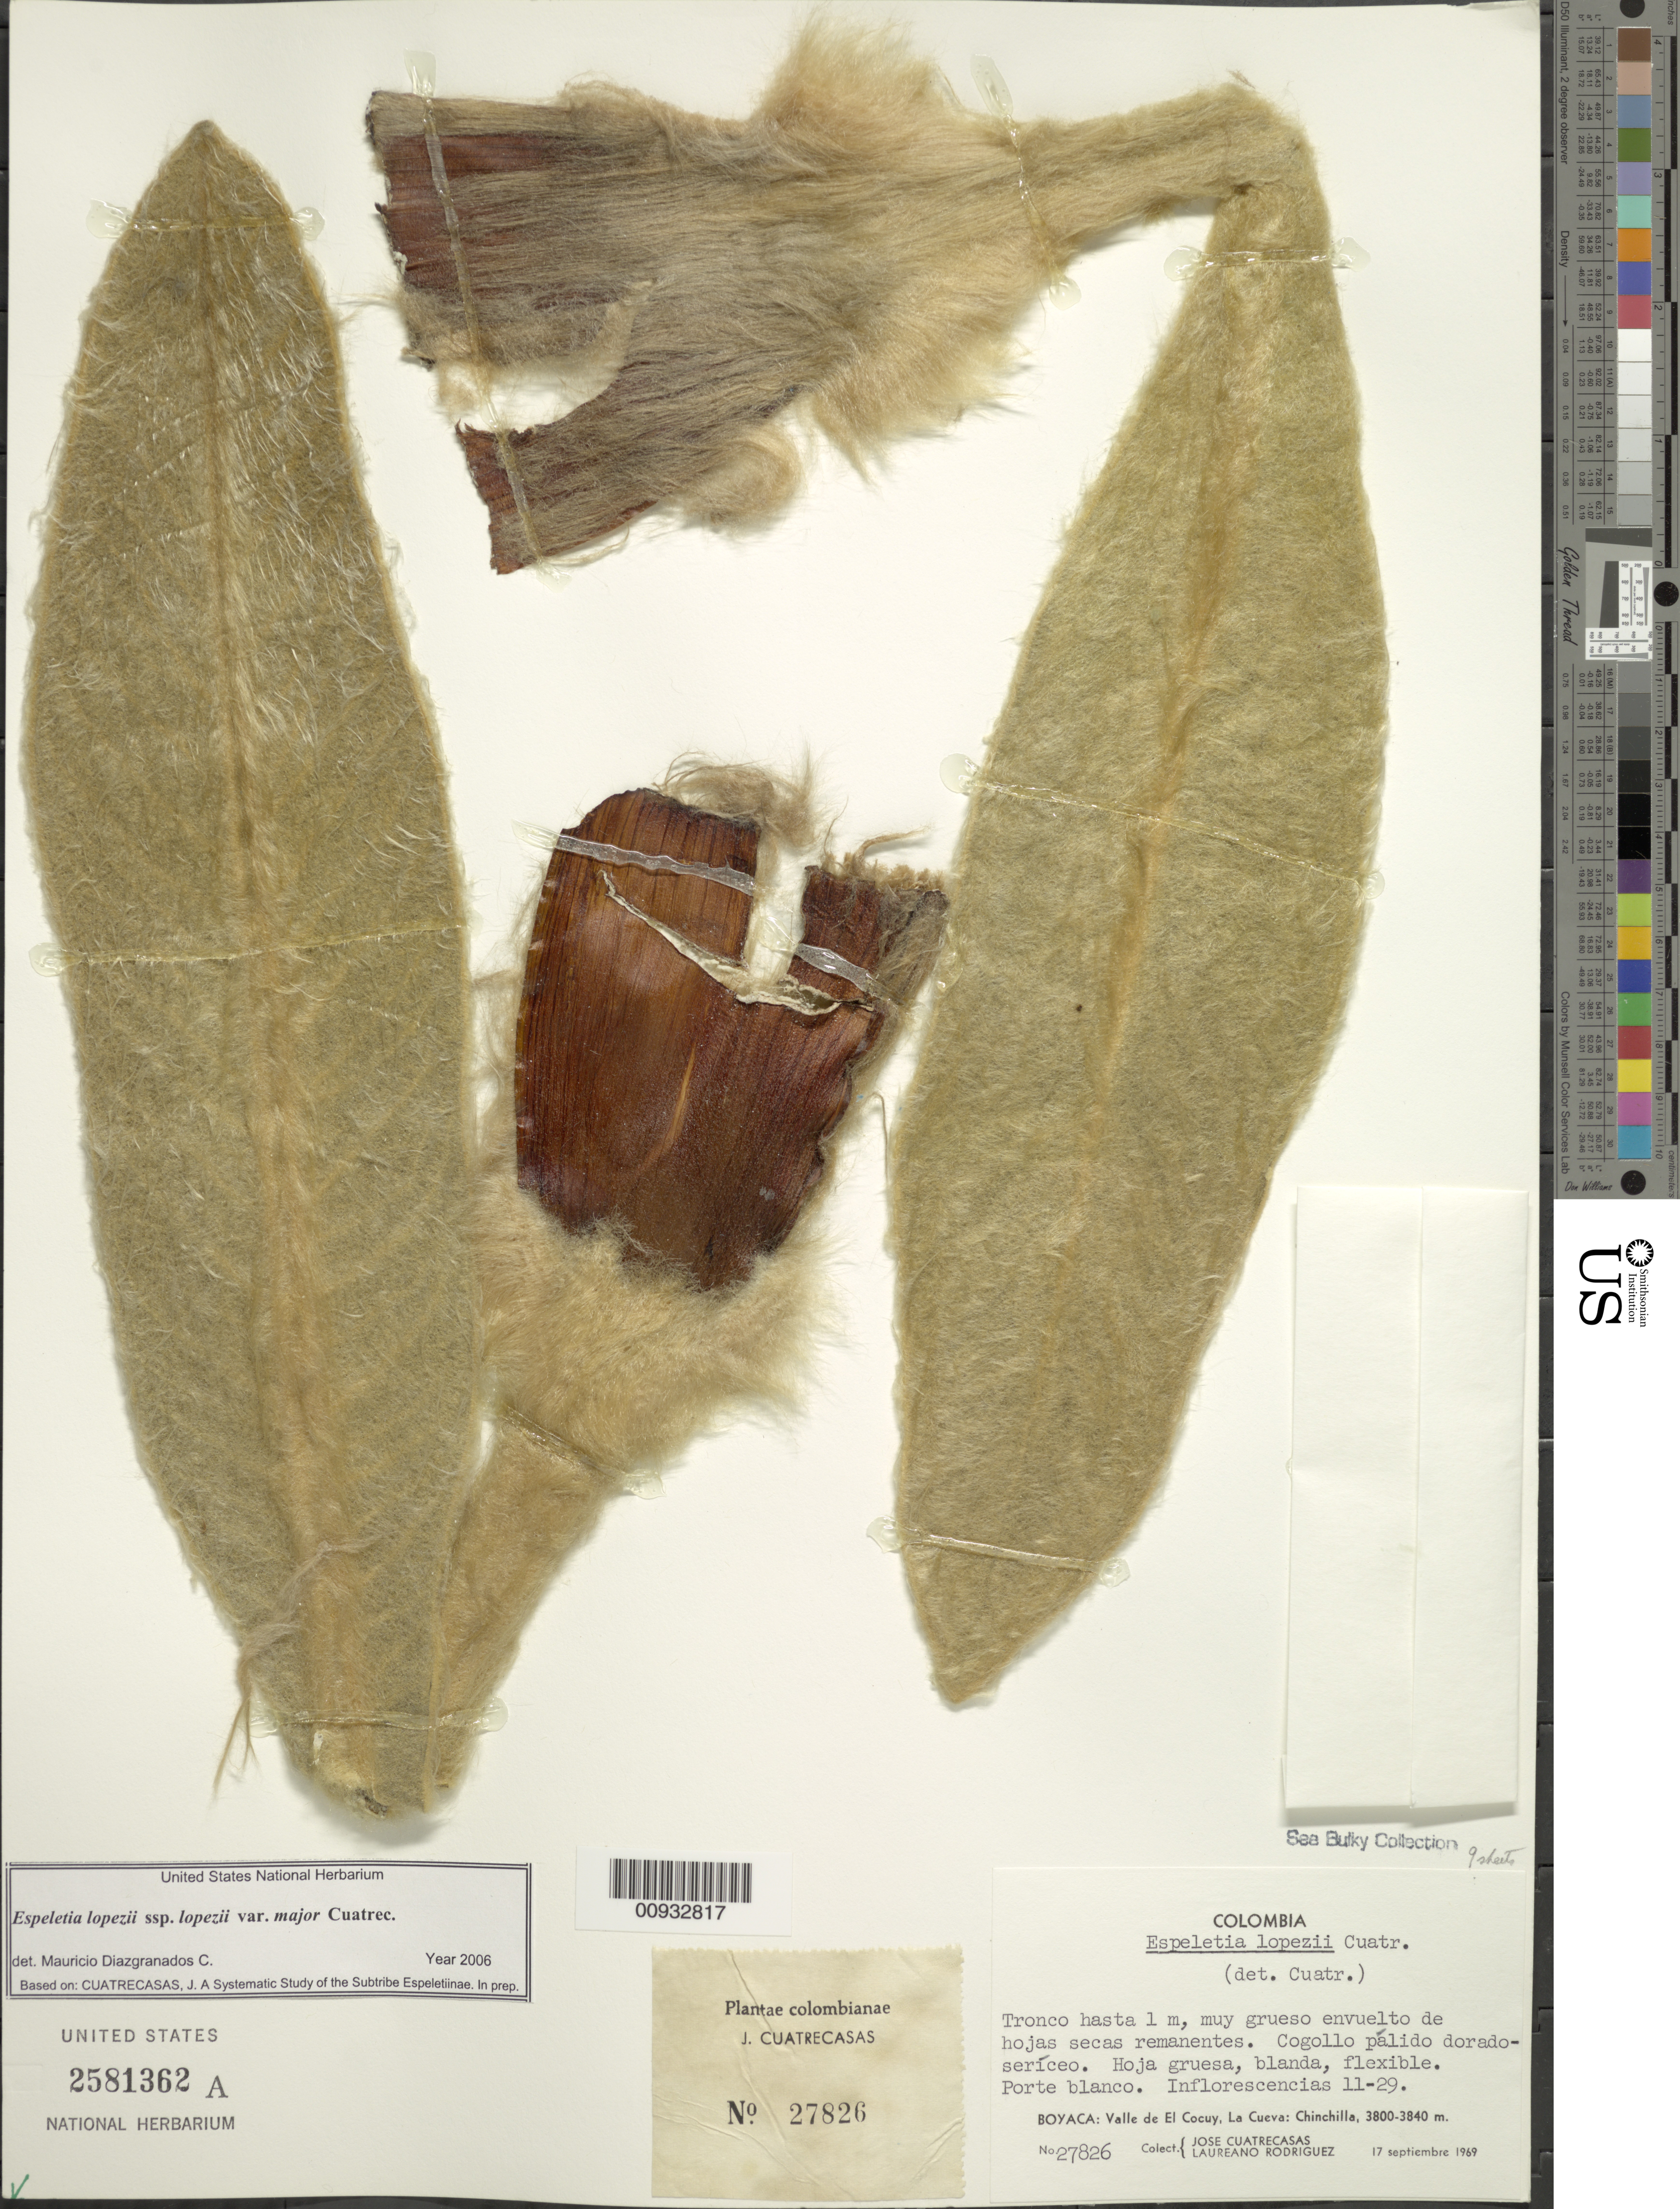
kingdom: Plantae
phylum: Tracheophyta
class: Magnoliopsida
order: Asterales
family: Asteraceae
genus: Espeletia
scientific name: Espeletia lopezii var. major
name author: Cuatrec.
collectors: J. Cuatrecasas & L. Rodriguez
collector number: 27826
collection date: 1969-09-17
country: Colombia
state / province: Boyacá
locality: Valle de El Cocuy, La Cueva: Chinchilla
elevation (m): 3800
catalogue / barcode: US 2581362A